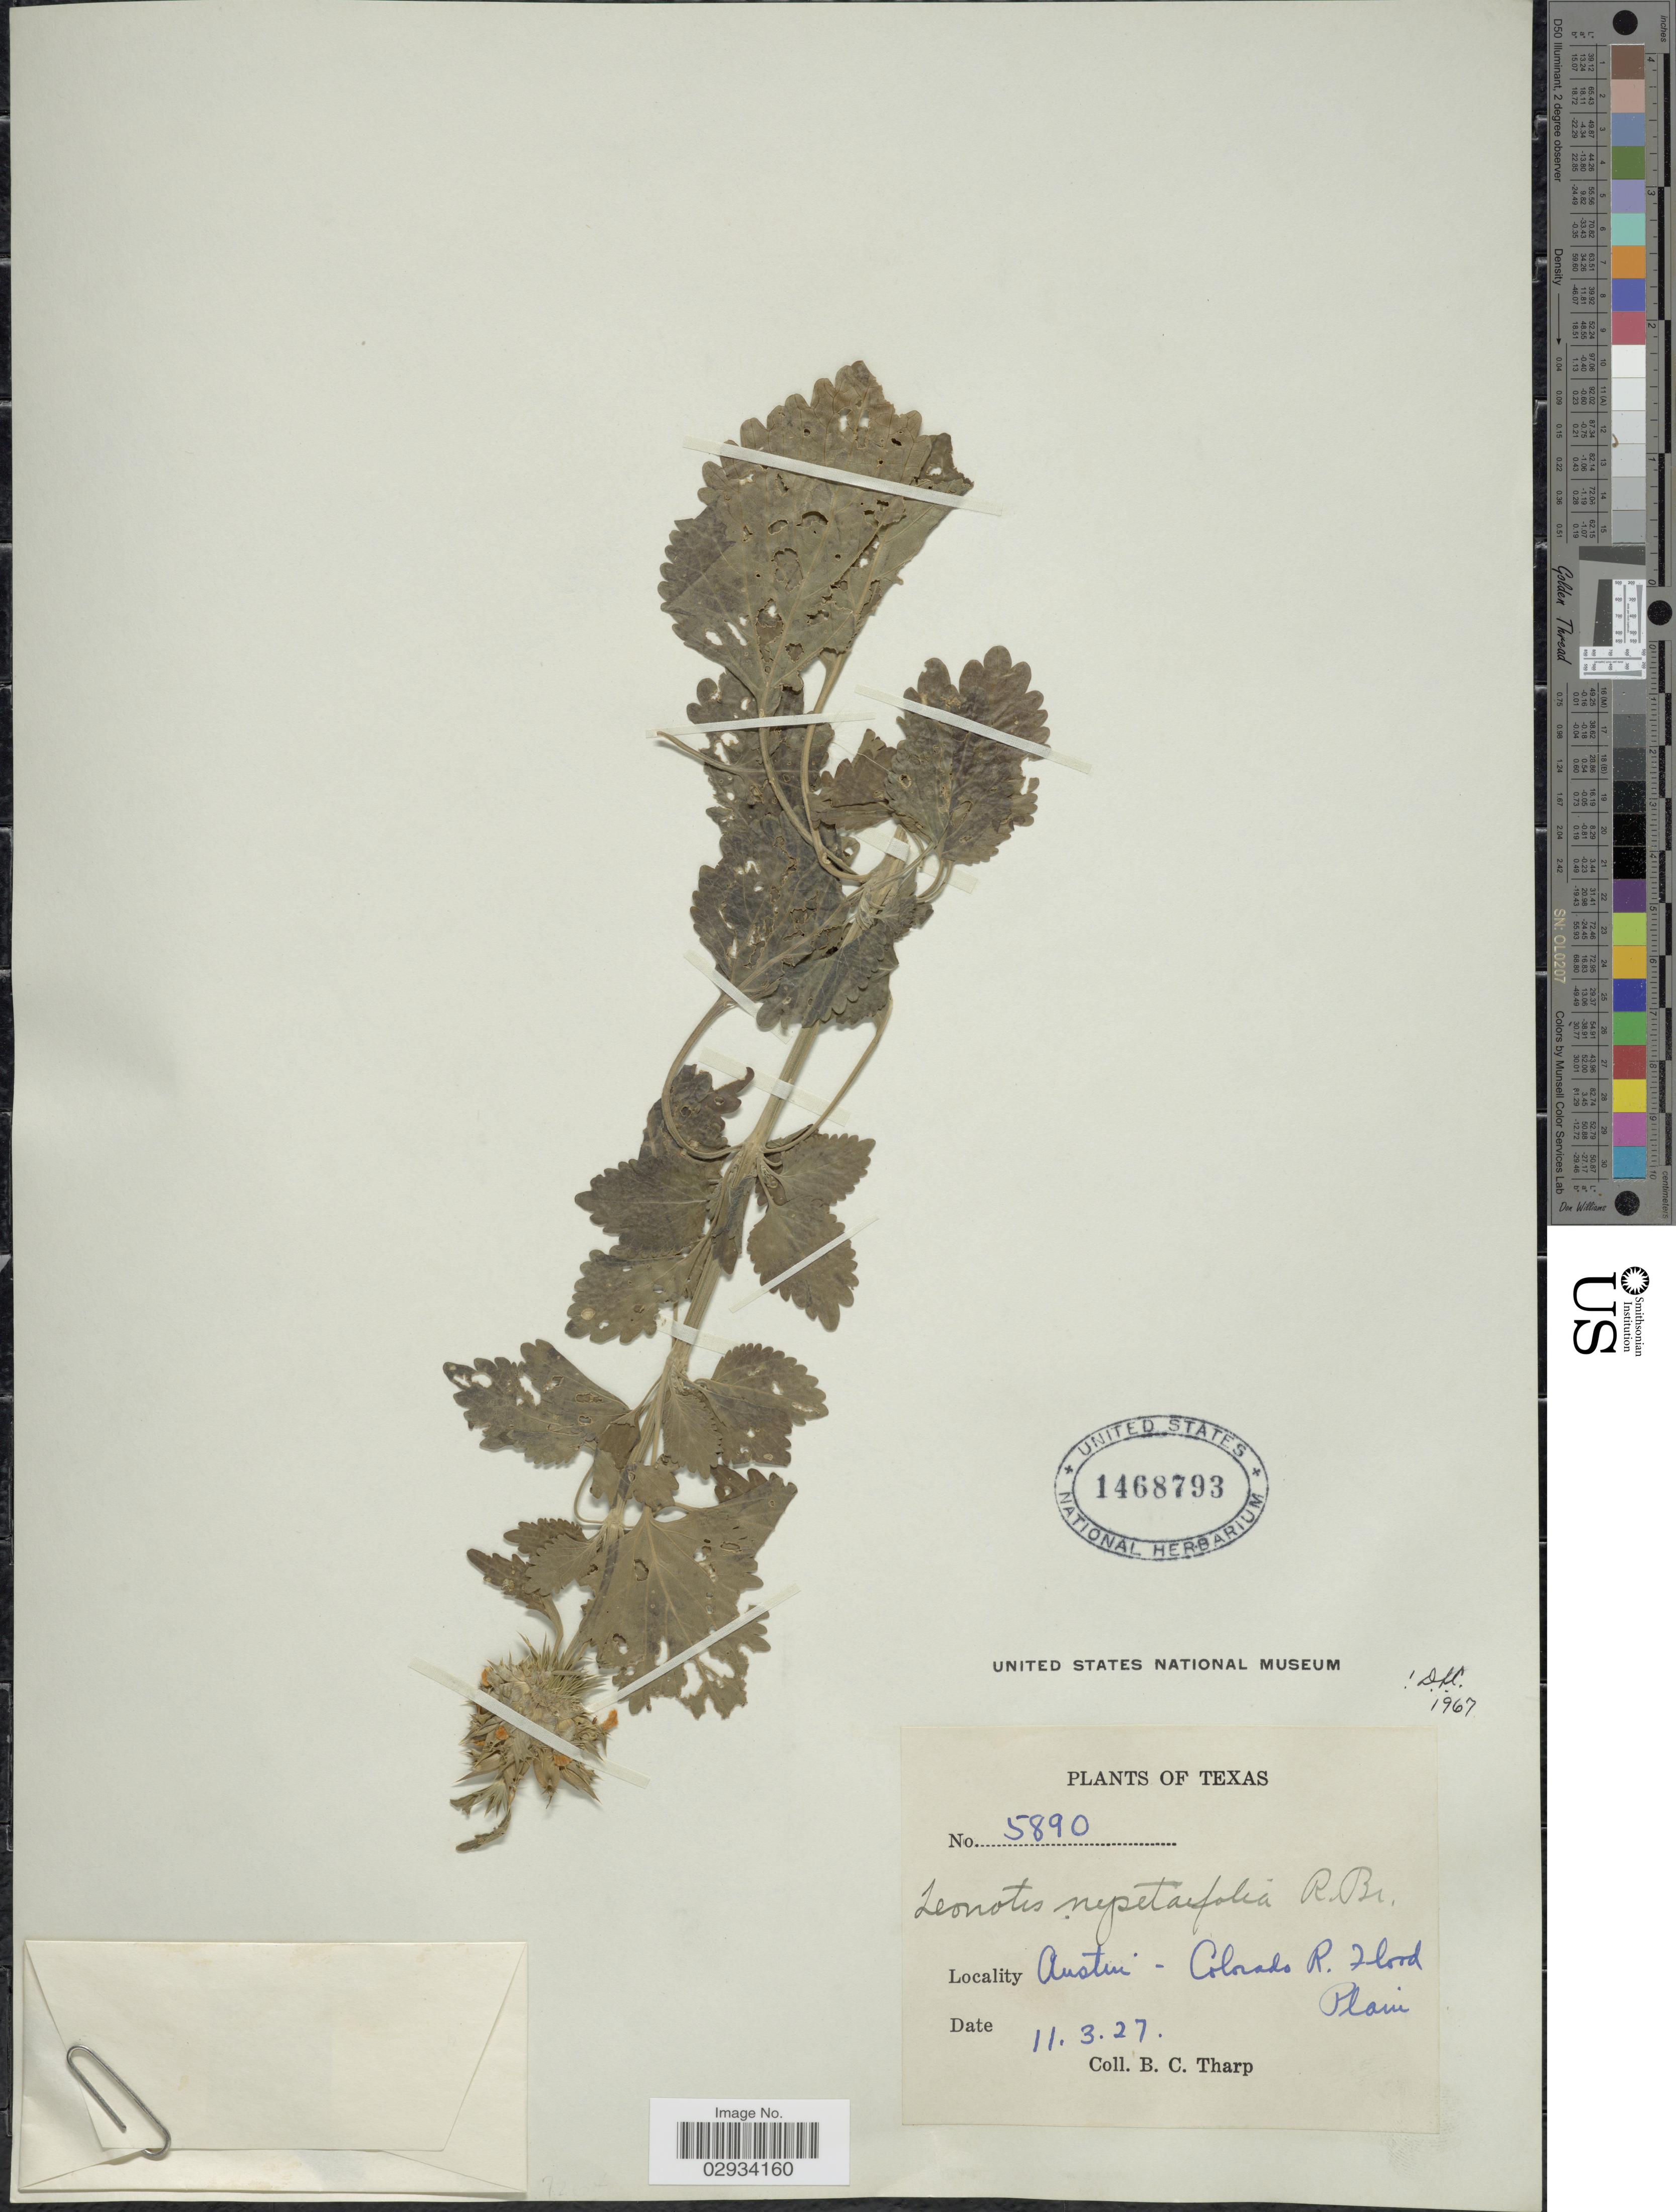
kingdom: Plantae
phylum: Tracheophyta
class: Magnoliopsida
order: Lamiales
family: Lamiaceae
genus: Leonotis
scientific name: Leonotis nepetifolia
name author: (L.) R. Br.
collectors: B. C. Tharp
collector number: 5890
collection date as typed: Transcribed d/m/y: 3/11/27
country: United States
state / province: Texas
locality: Austin-Colorado R. Flood Plain.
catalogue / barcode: US 1468793